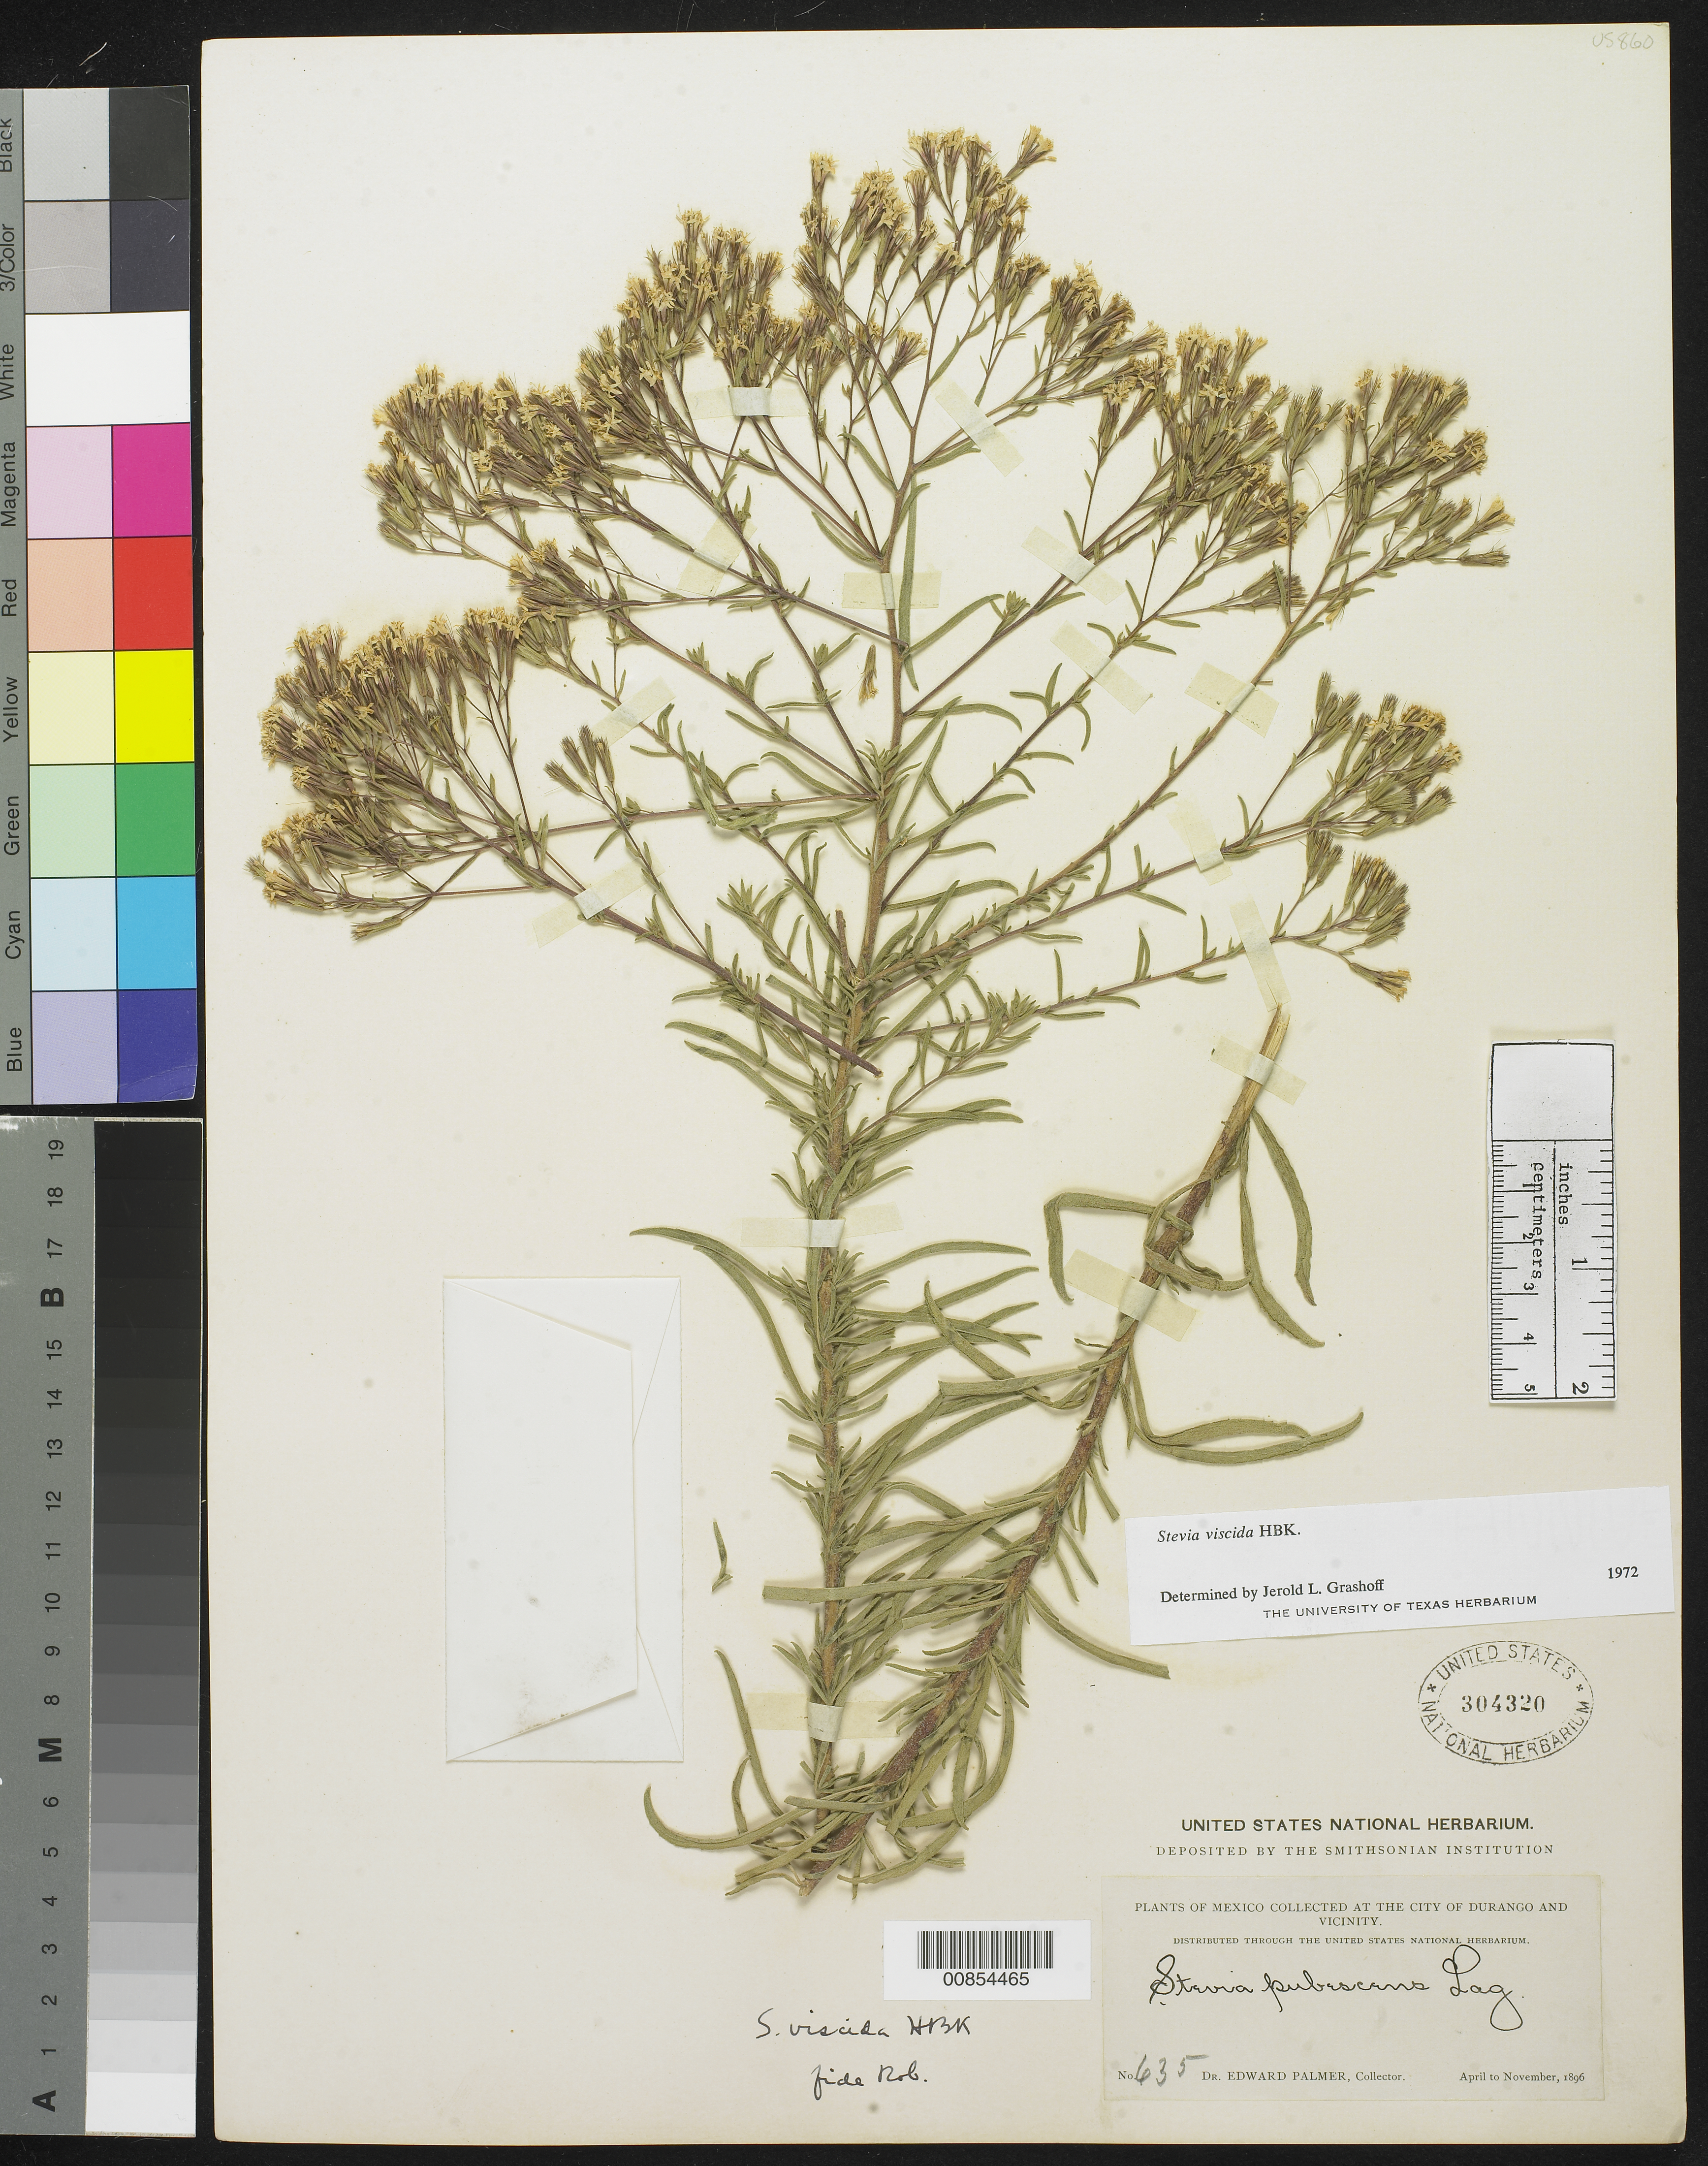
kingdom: Plantae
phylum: Tracheophyta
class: Magnoliopsida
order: Asterales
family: Asteraceae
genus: Stevia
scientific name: Stevia viscida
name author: Kunth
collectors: E. Palmer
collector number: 635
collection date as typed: Apr 1896 to -- Nov 1896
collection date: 1896-04/1896-11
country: Mexico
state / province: Durango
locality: City of Durango and vicinity.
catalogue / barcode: US 304320